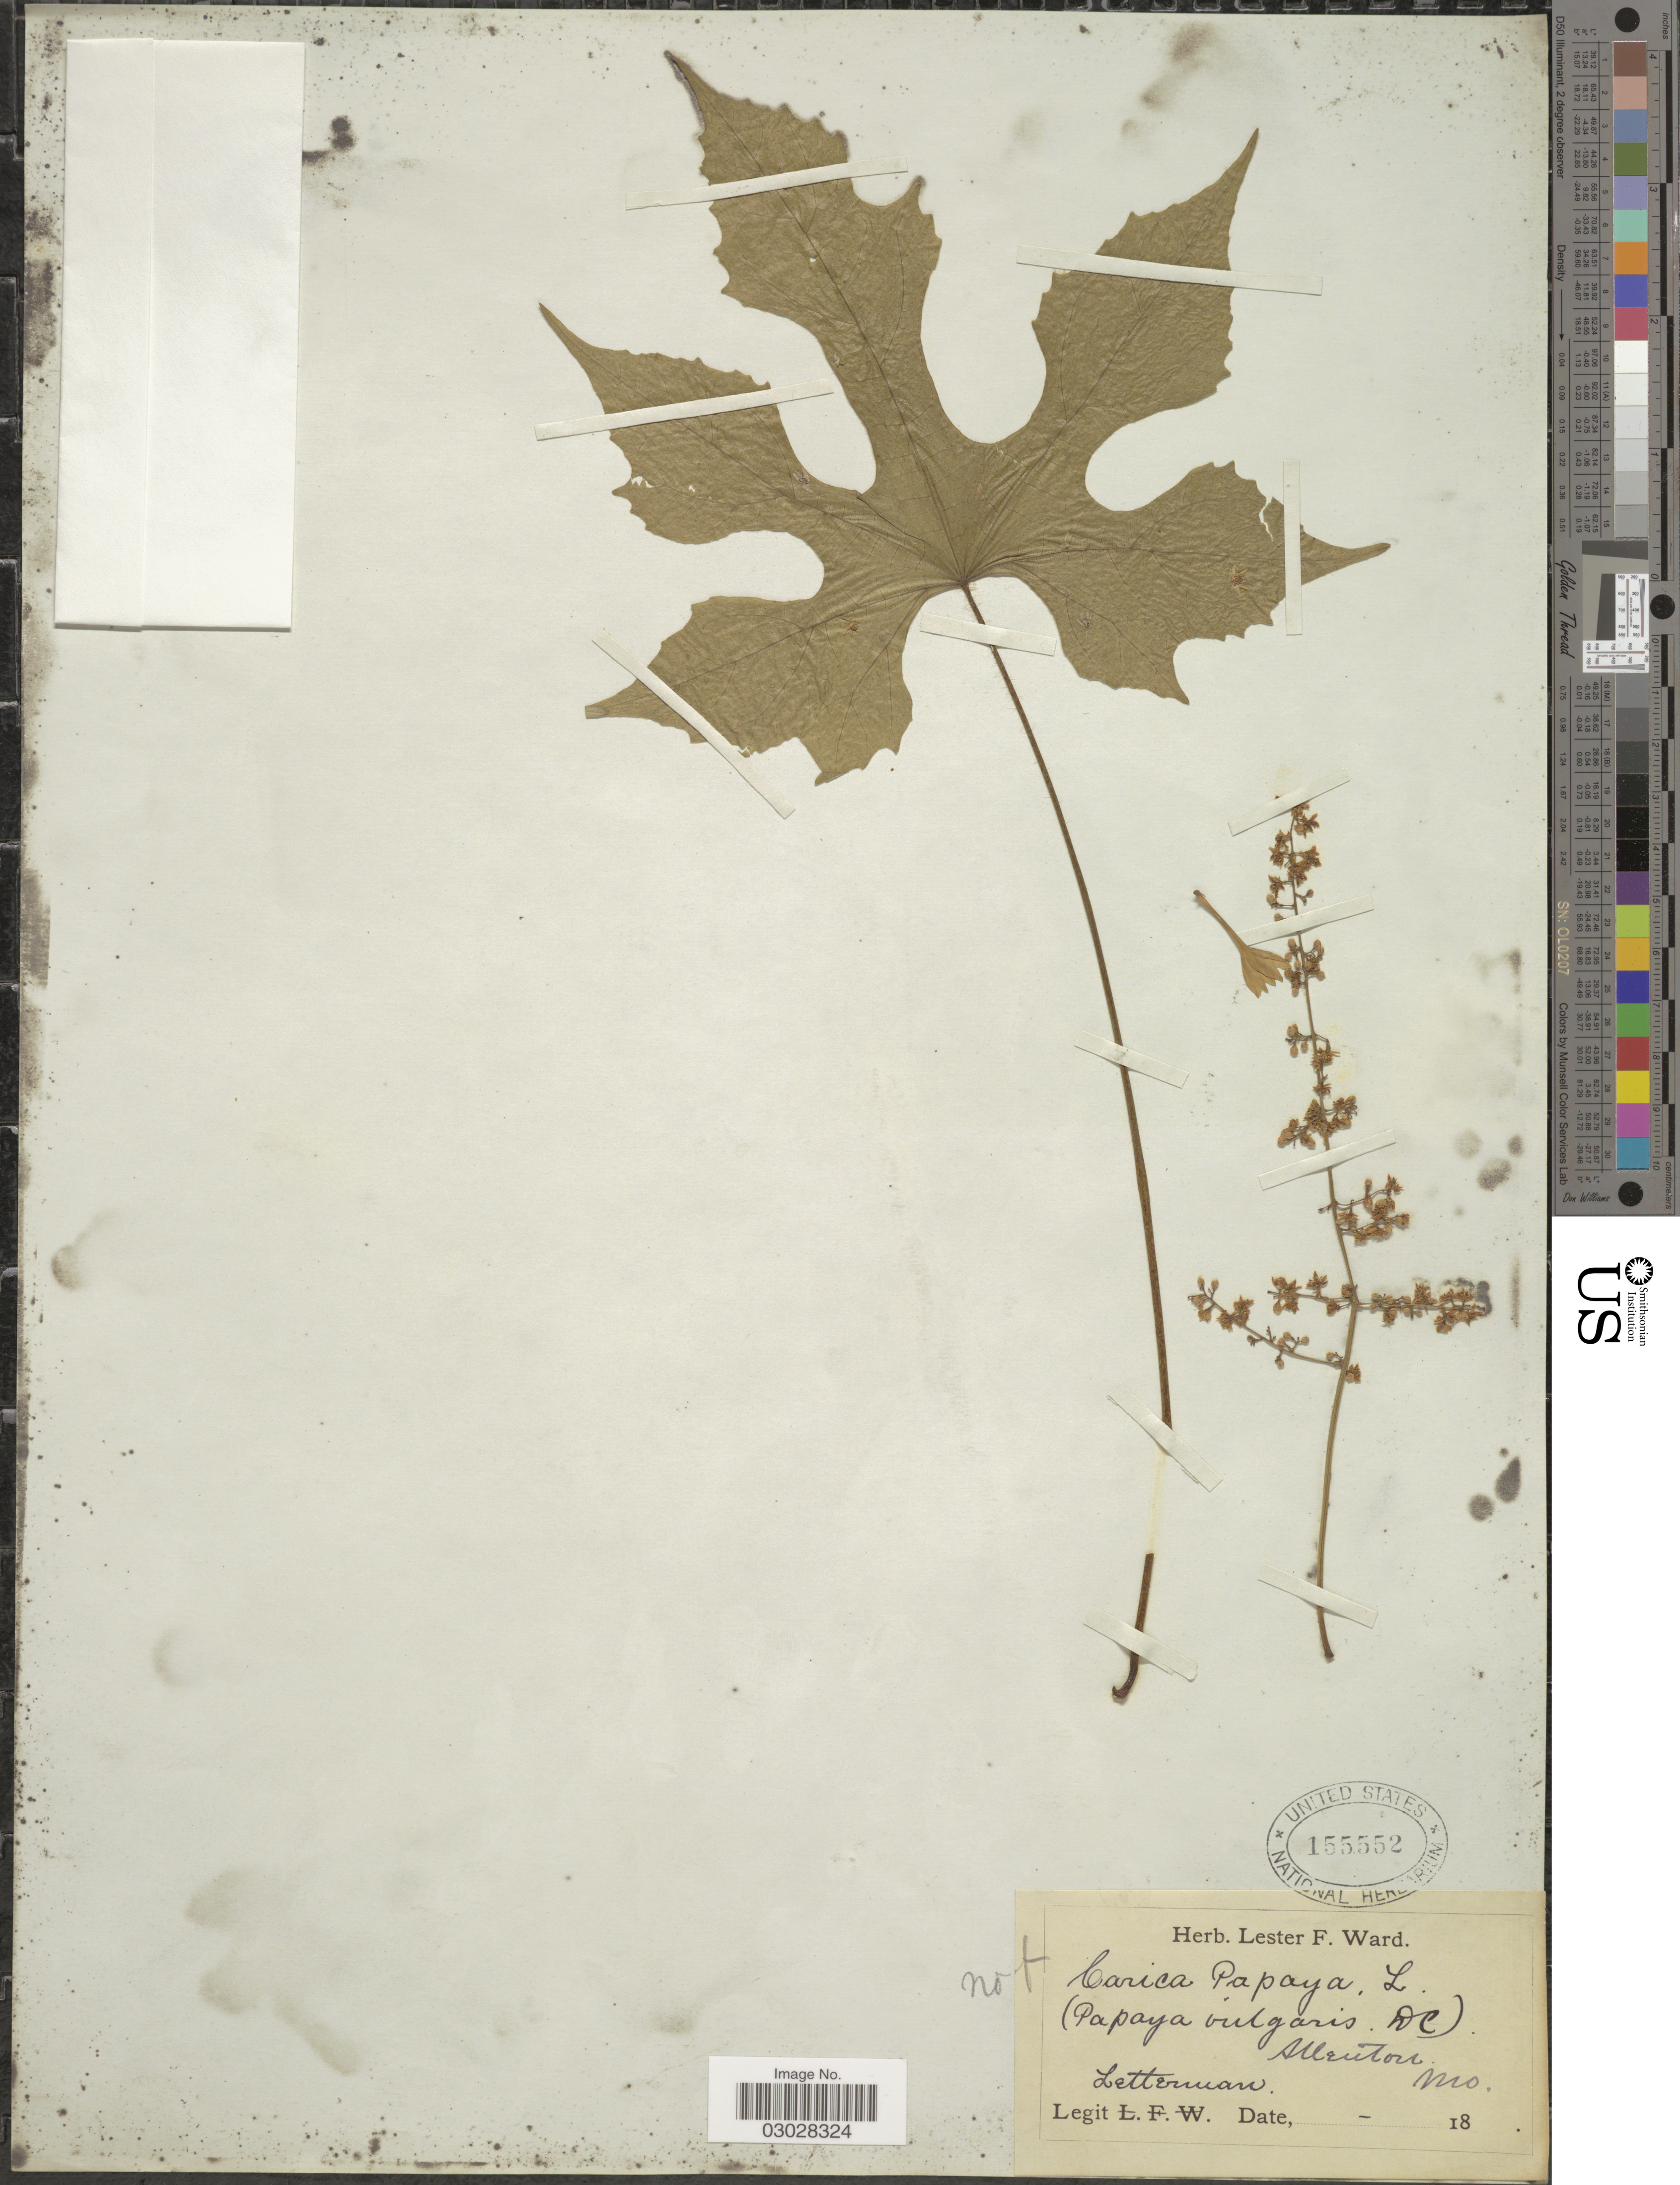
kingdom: Plantae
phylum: Tracheophyta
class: Magnoliopsida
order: Brassicales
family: Caricaceae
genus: Carica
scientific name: Carica papaya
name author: L.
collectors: Letterman, --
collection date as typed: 18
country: United States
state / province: Missouri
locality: Allenton.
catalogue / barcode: US 155552